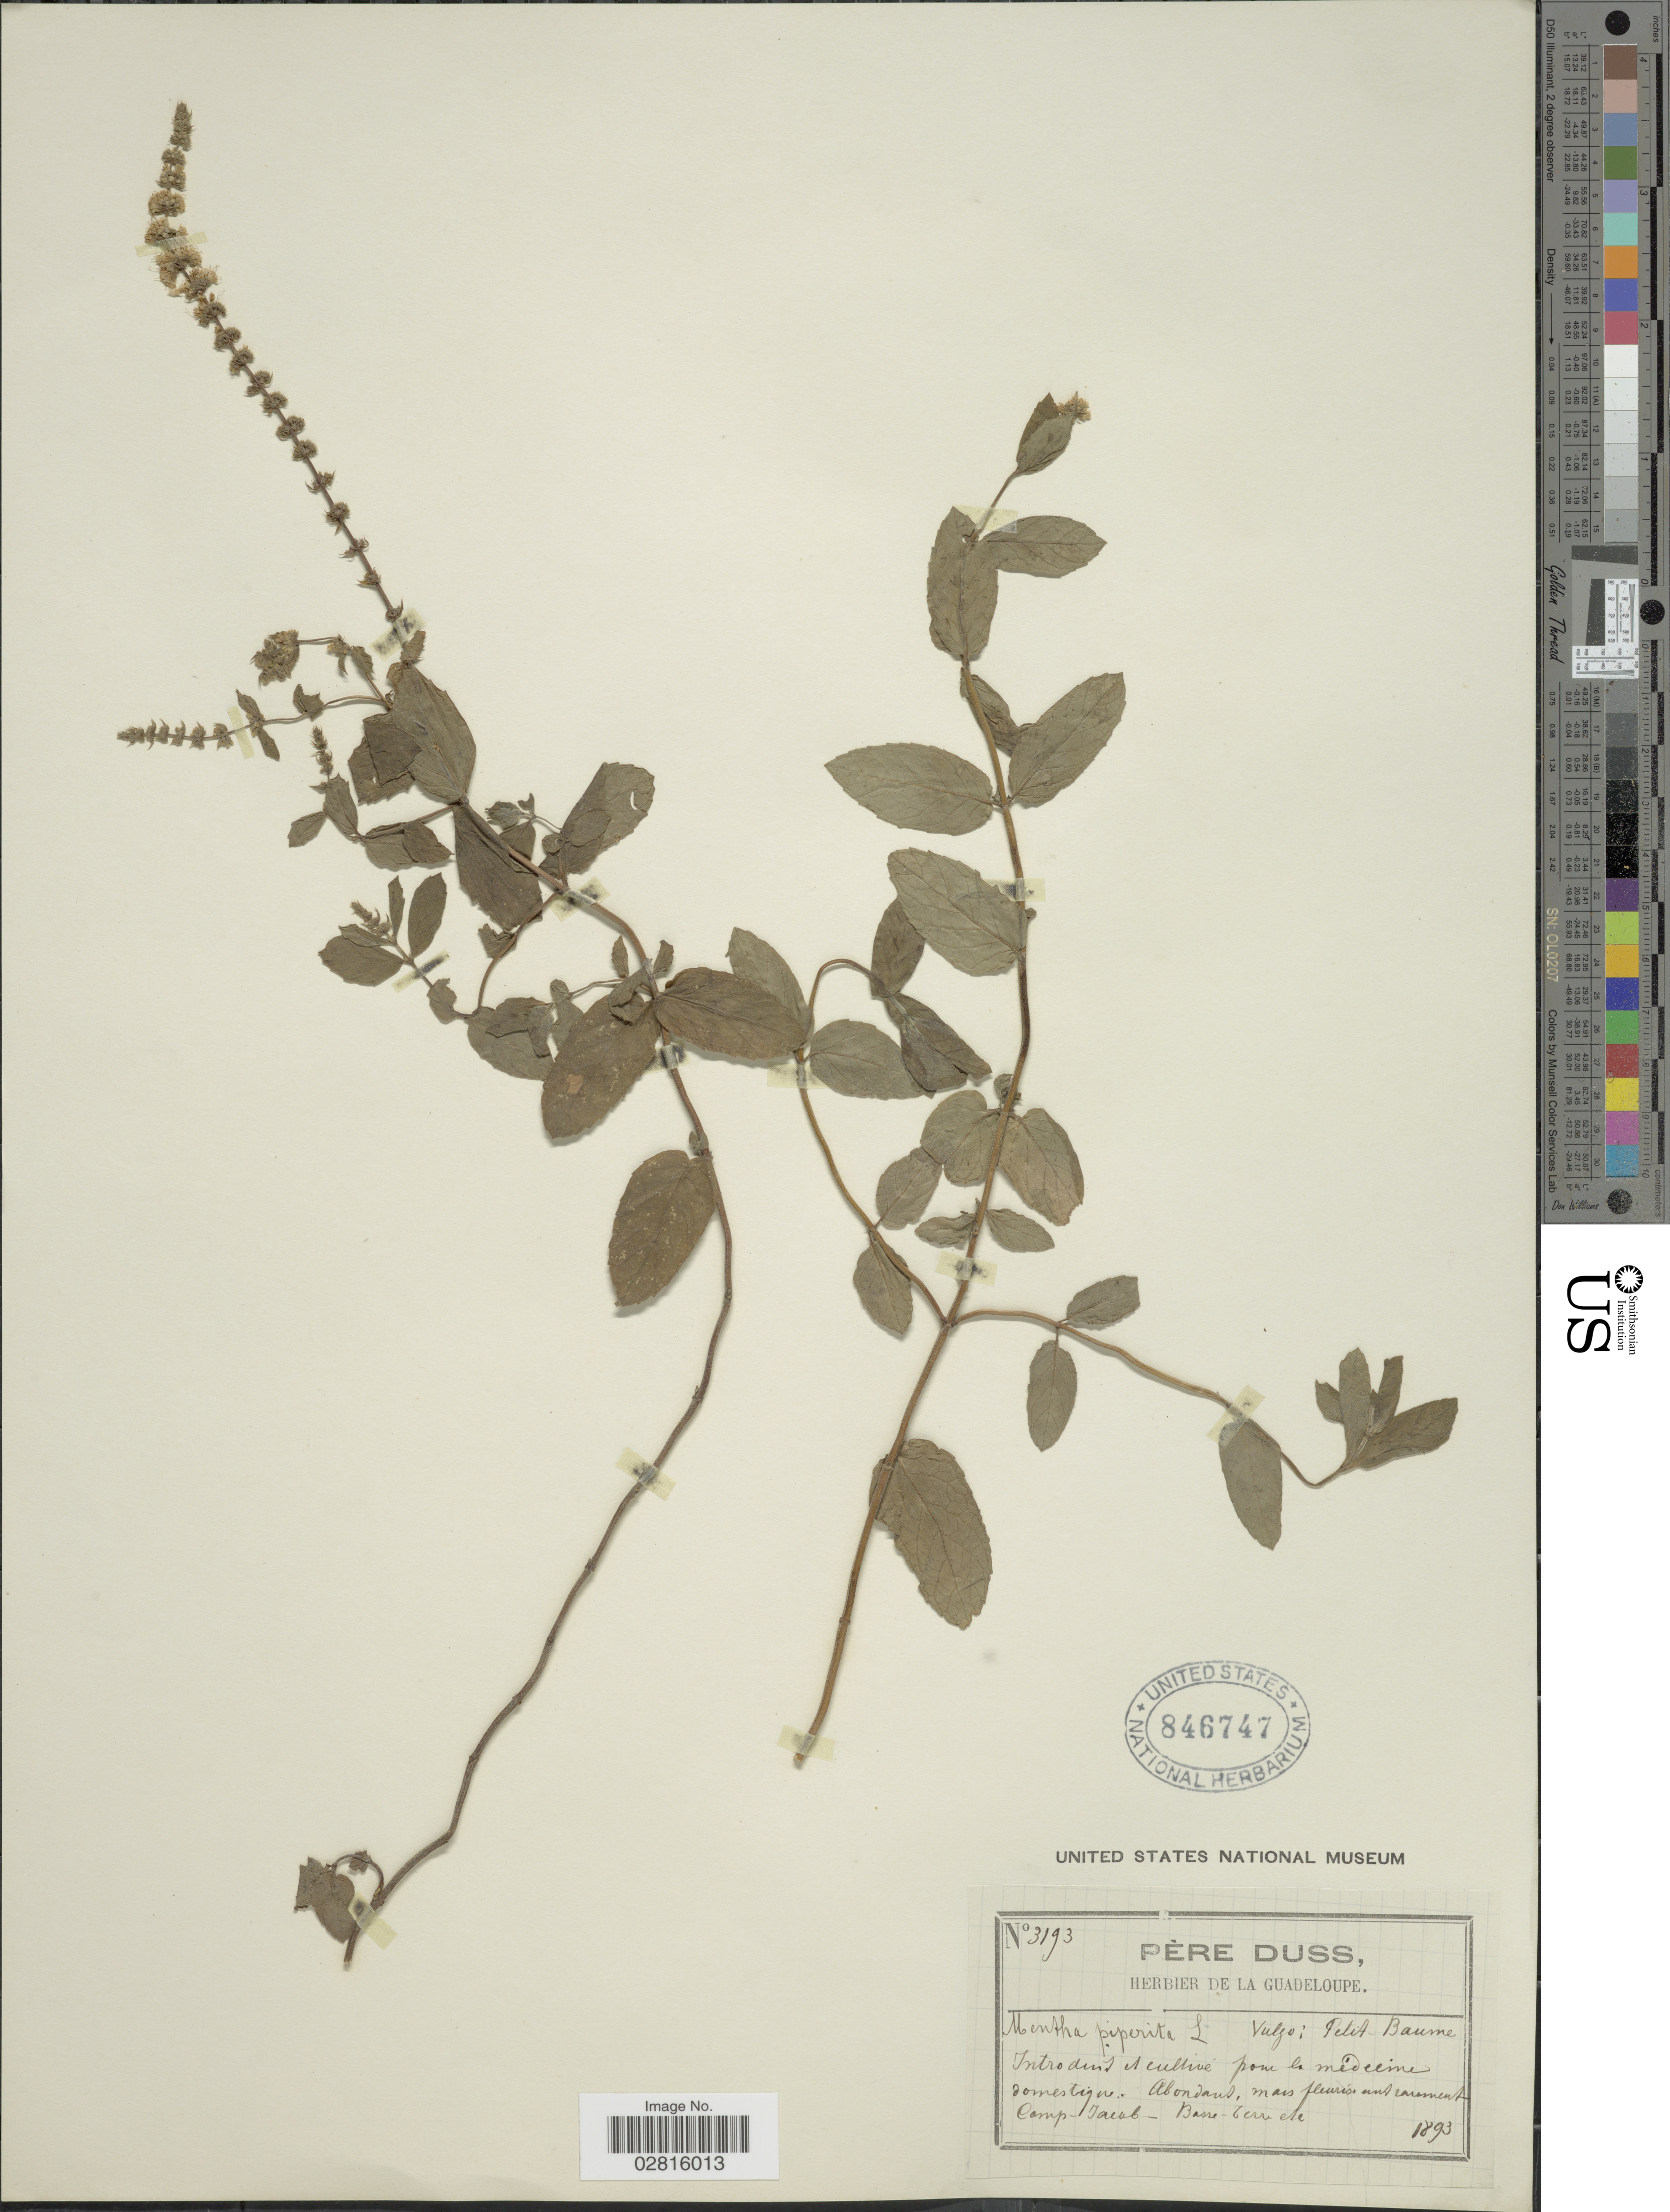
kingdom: Plantae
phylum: Tracheophyta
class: Magnoliopsida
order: Lamiales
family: Lamiaceae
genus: Mentha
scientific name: Mentha x piperita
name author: L.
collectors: Père Duss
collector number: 3193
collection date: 1893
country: Guadeloupe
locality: Camp-Jacob-Basse-Terre Ile.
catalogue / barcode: US 846747